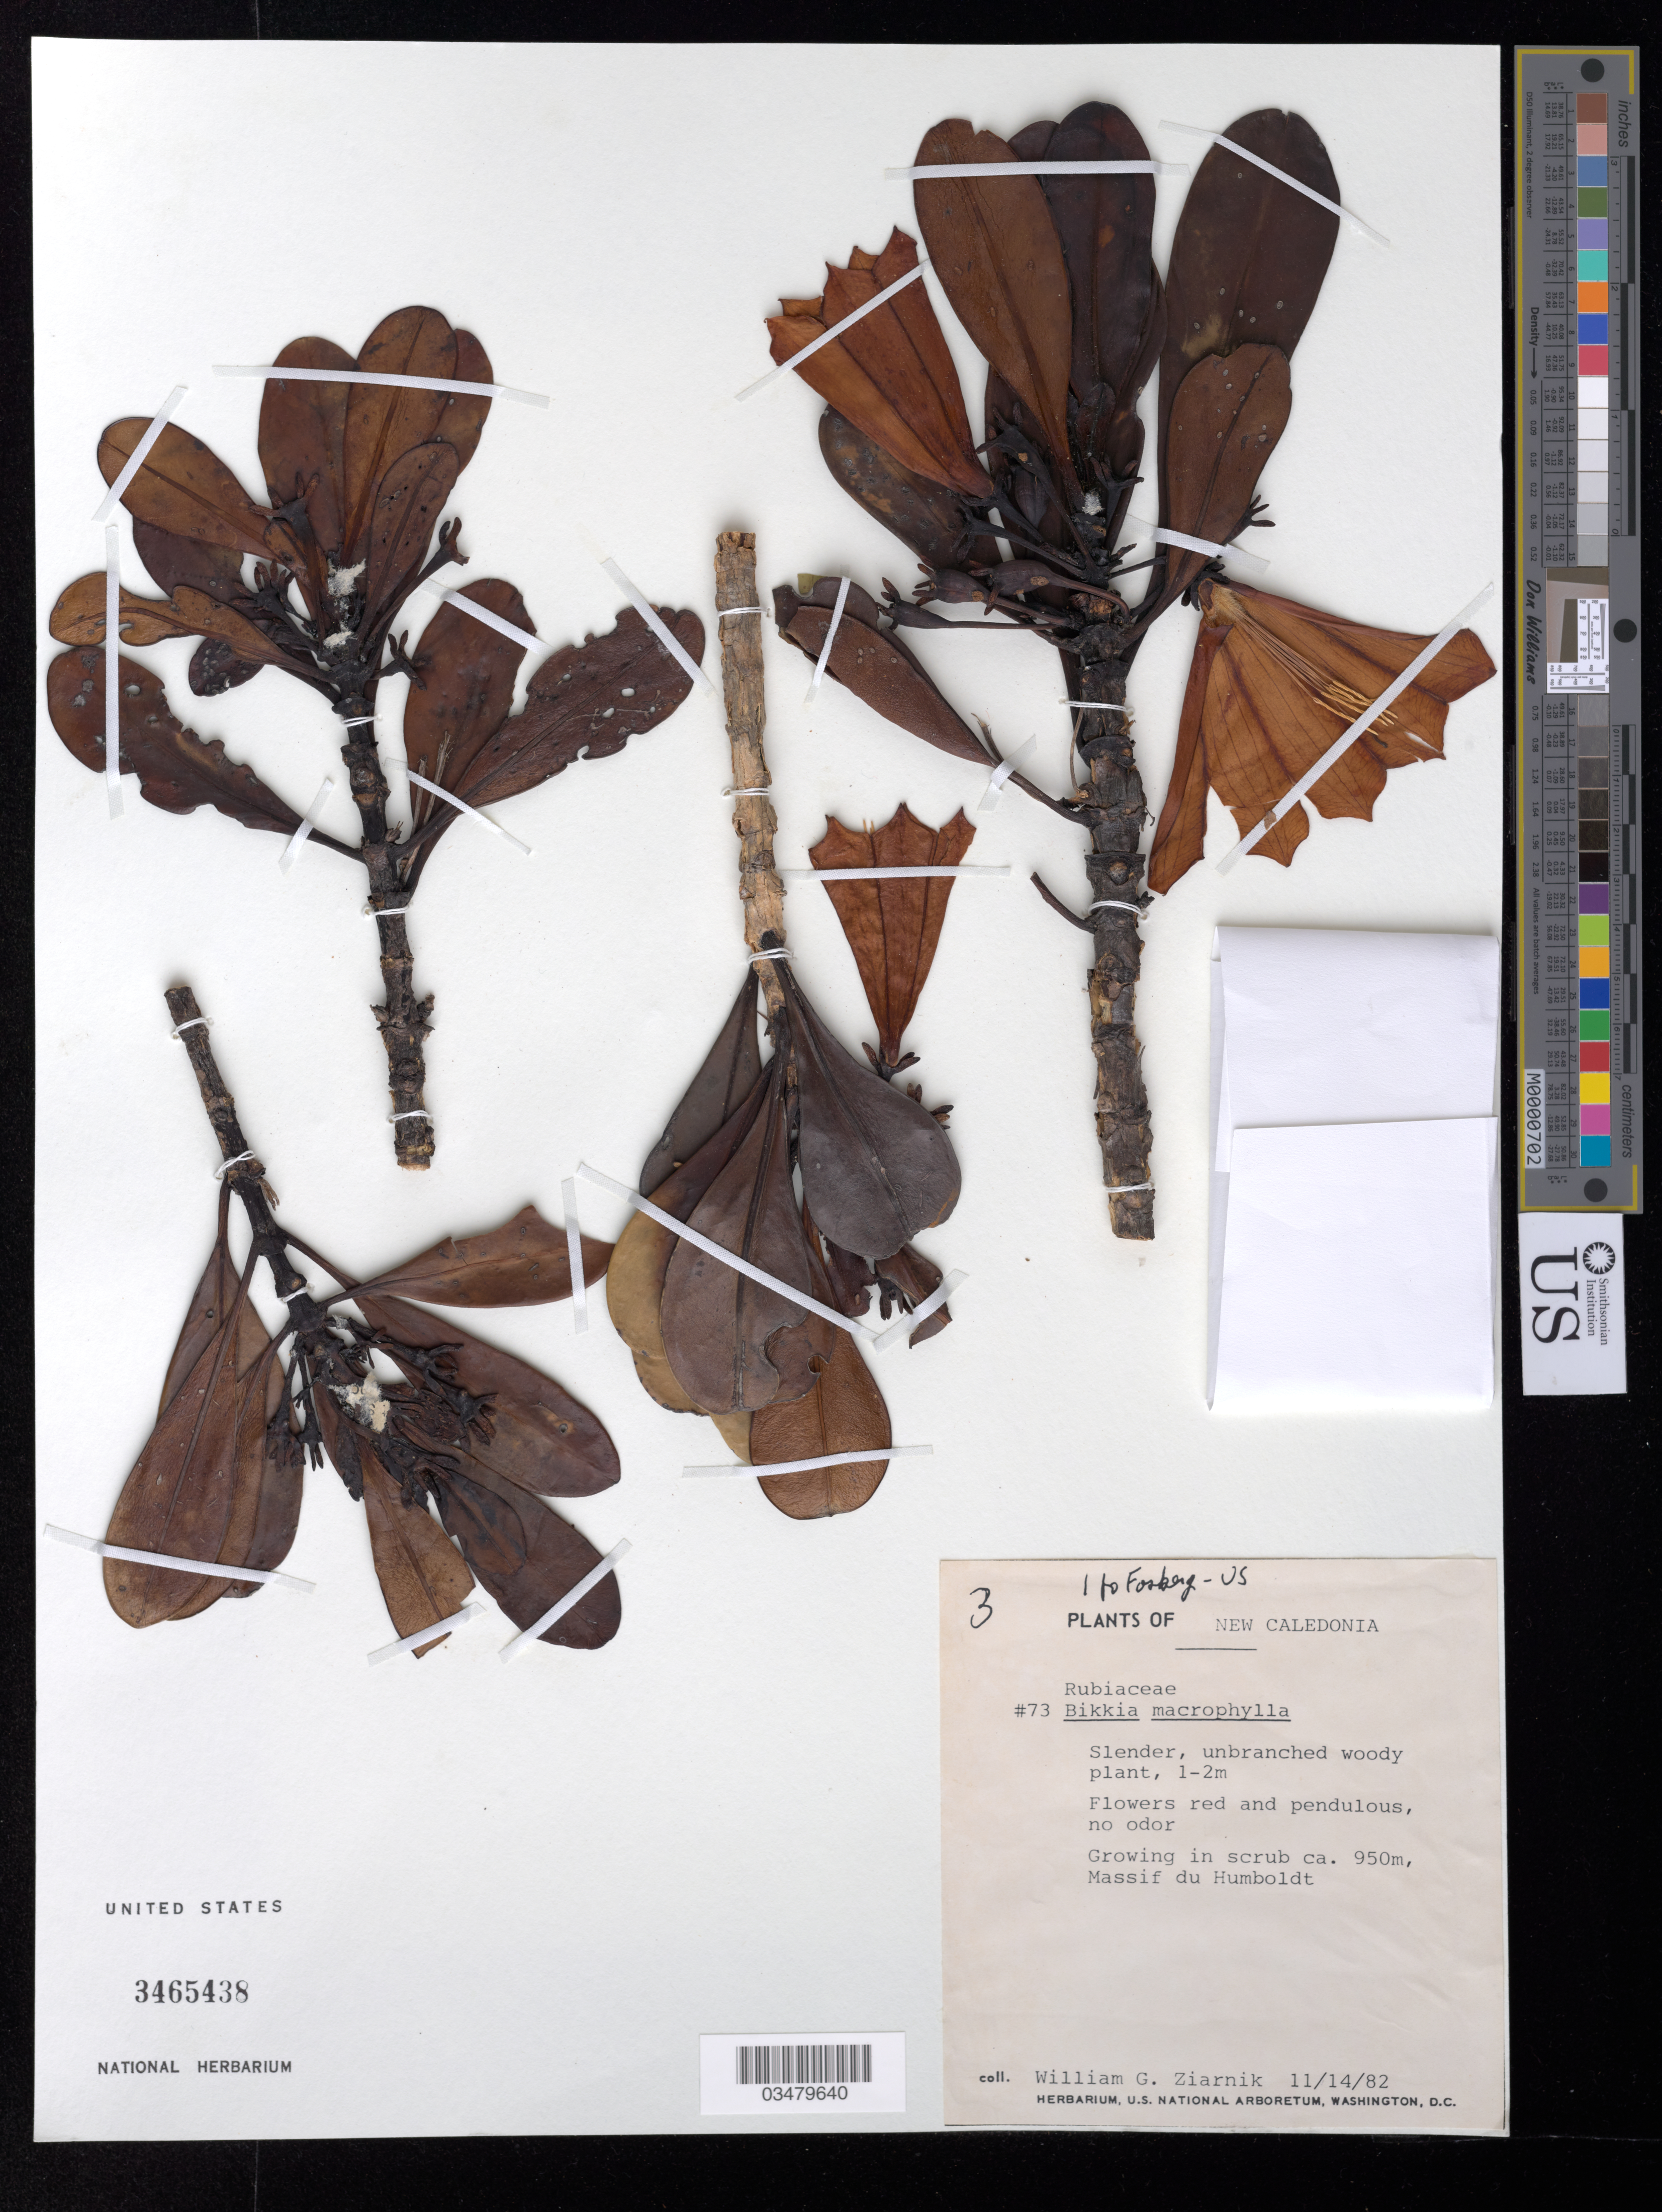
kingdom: Plantae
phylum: Tracheophyta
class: Magnoliopsida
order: Gentianales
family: Rubiaceae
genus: Bikkia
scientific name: Bikkia macrophylla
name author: (Brongn.) K. Schum.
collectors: W. Ziarnik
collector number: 73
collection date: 1982-11-14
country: New Caledonia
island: New Caledonia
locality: Massif du Humboldt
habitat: Scrub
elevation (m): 950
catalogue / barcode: US 3465438